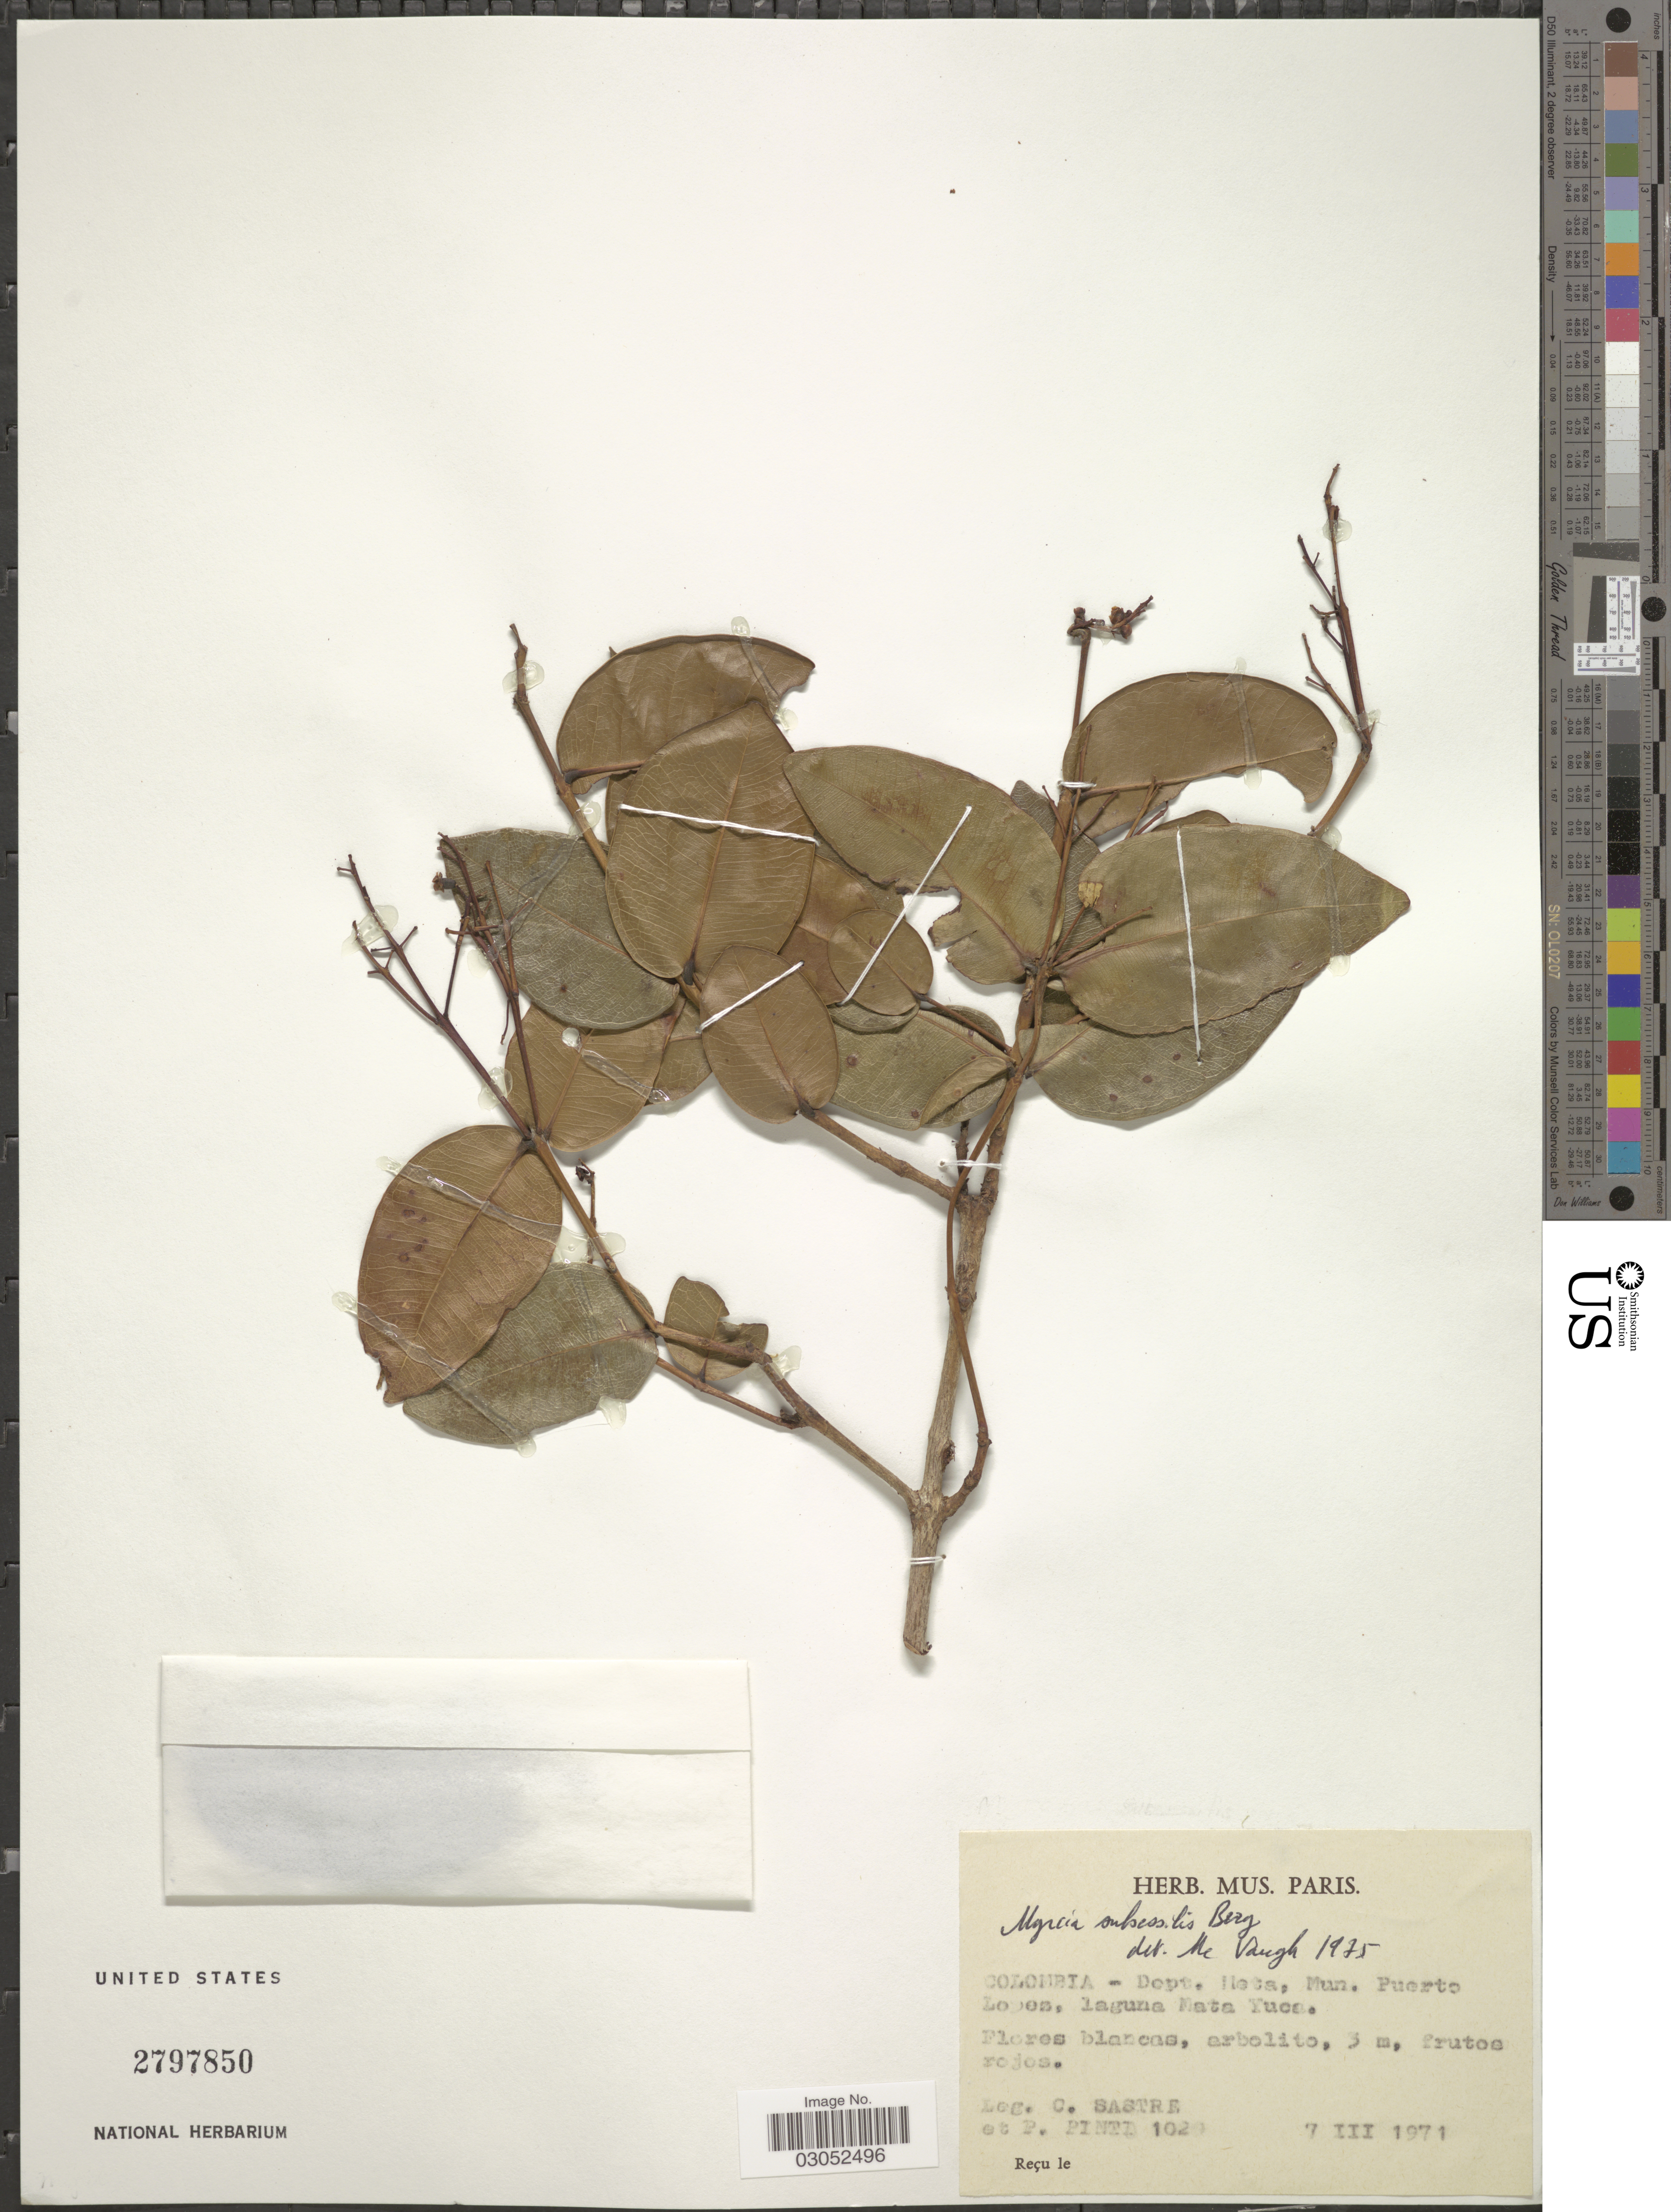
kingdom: Plantae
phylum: Tracheophyta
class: Magnoliopsida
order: Myrtales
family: Myrtaceae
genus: Myrcia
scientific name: Myrcia subsessilis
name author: O. Berg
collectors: C. Sastre & P. Pinto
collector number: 1020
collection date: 1971-03-07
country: Colombia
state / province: Meta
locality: Depto. Meta, Mun. Puerto Lopez, laguna Mata Yuca.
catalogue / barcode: US 2797850